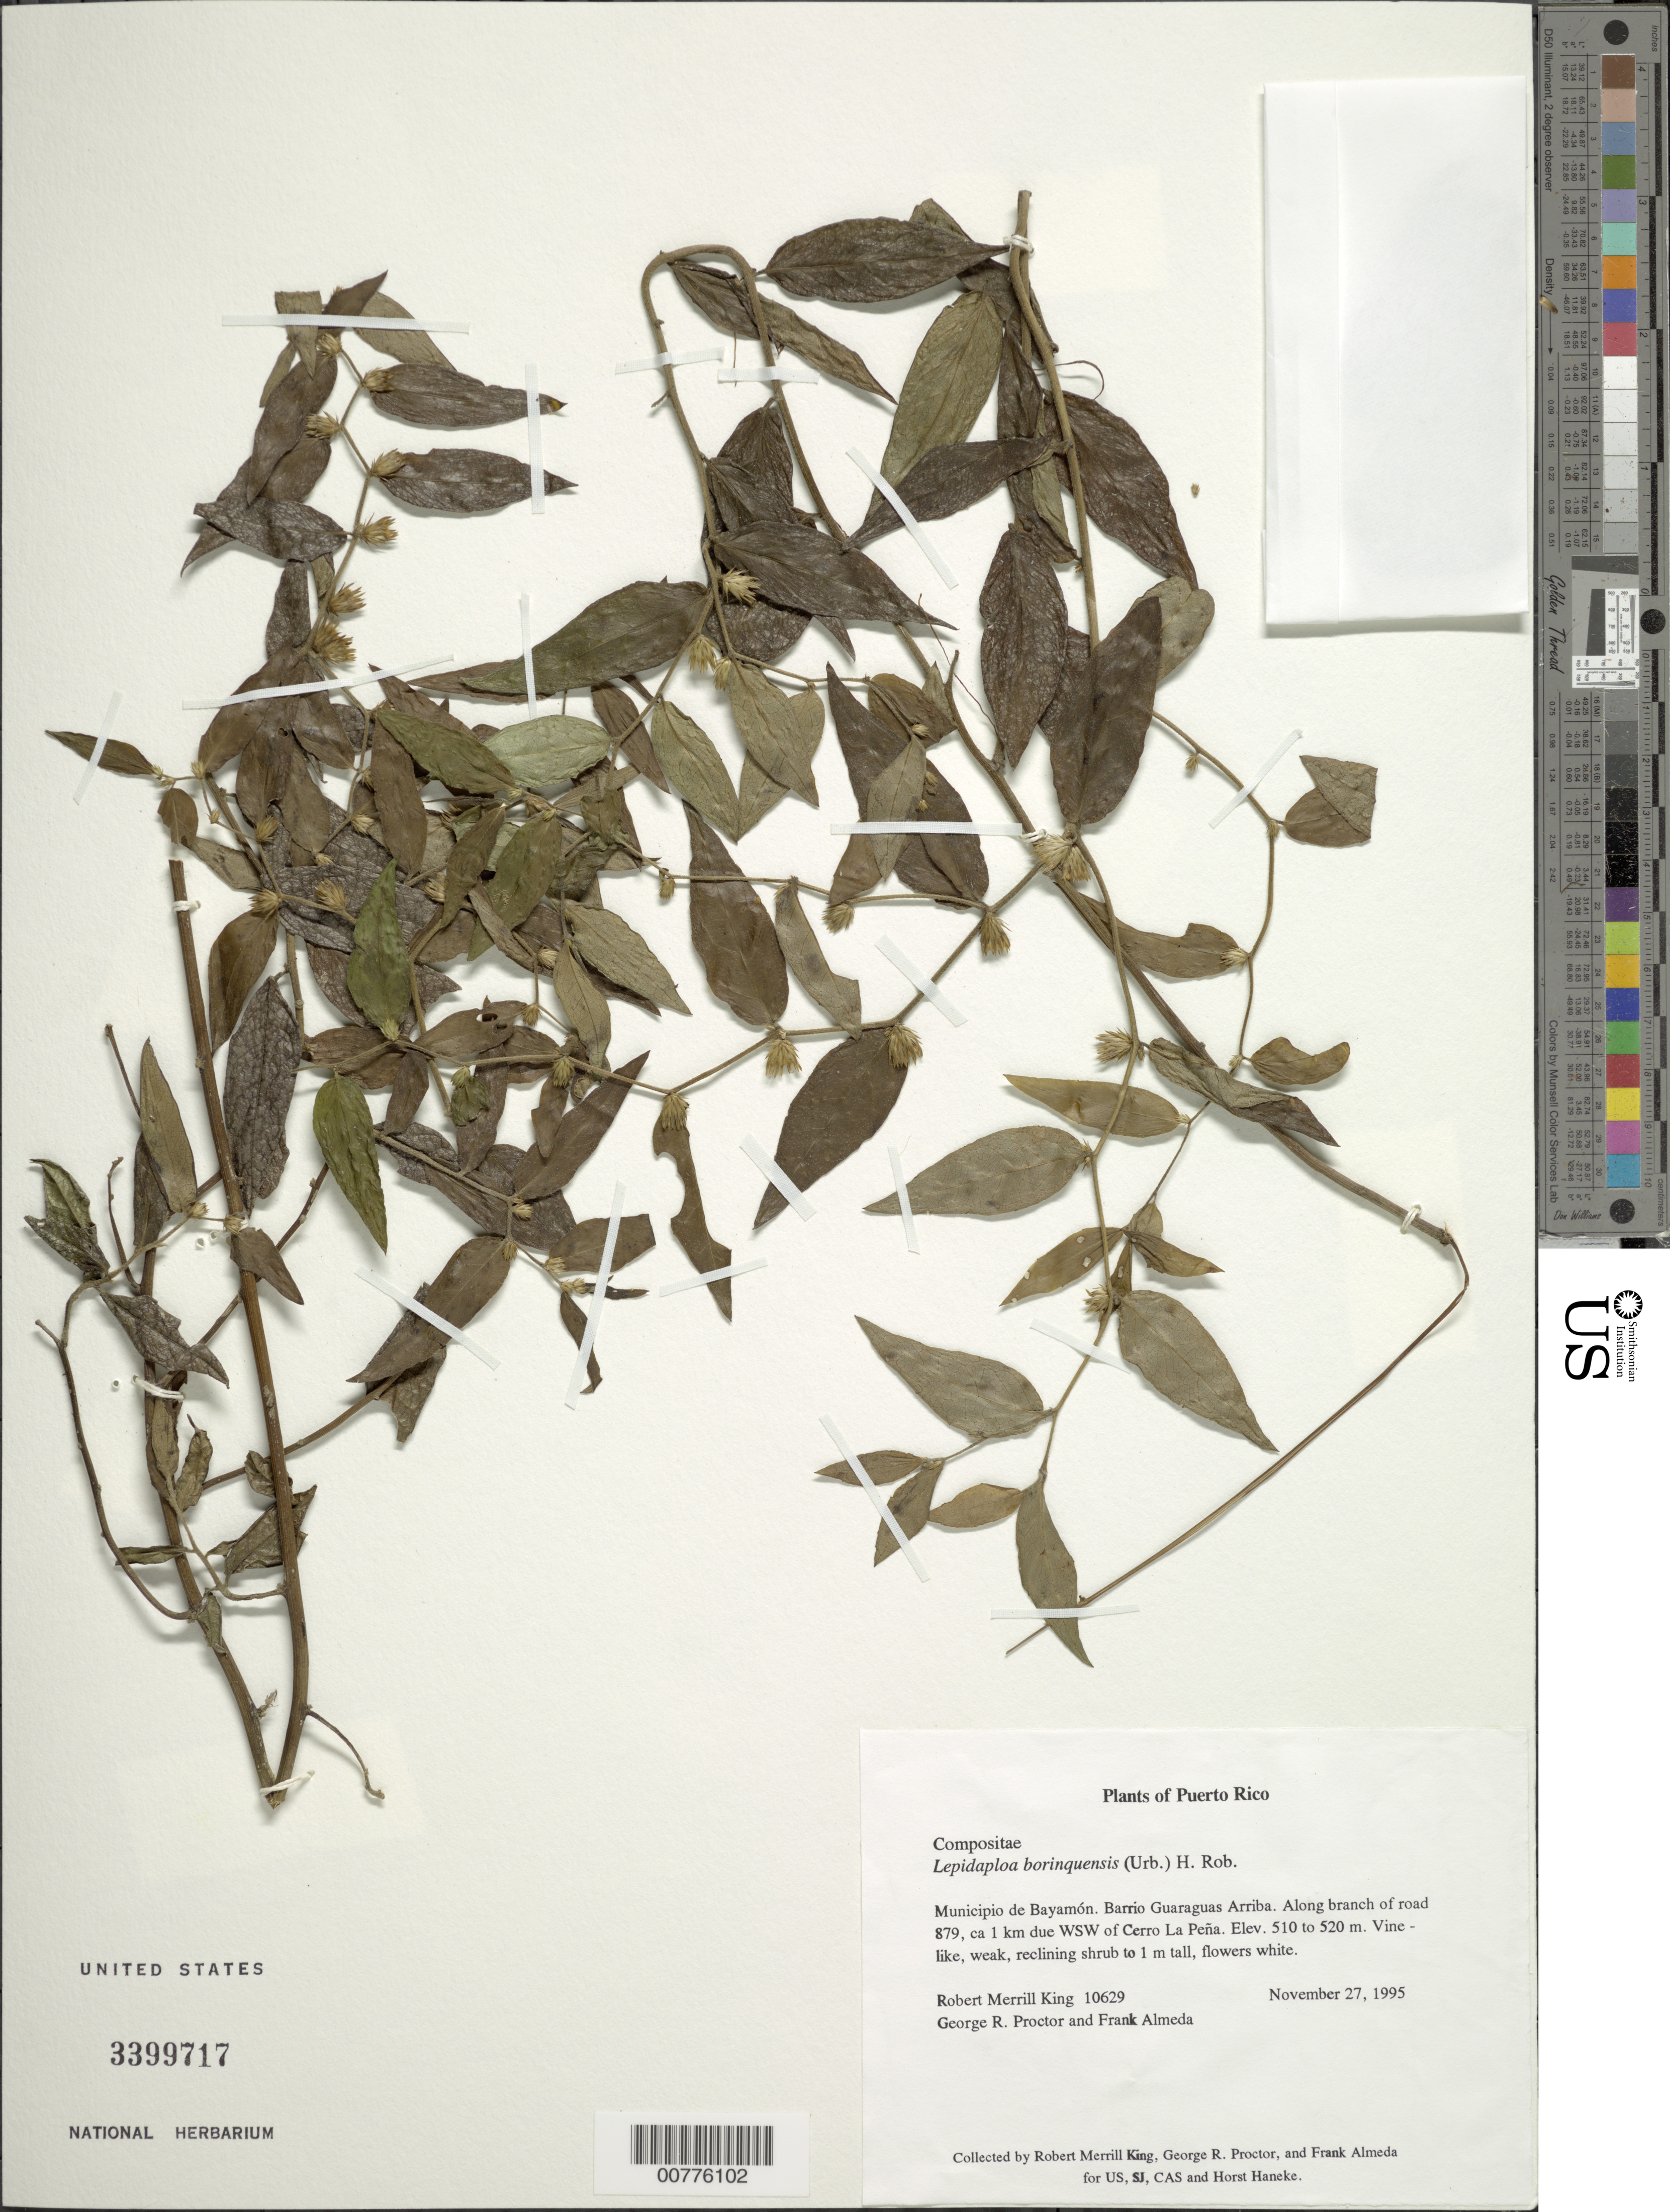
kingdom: Plantae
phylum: Tracheophyta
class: Magnoliopsida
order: Asterales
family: Asteraceae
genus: Lepidaploa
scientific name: Lepidaploa borinquensis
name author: (Urb.) H. Rob.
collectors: R. M. King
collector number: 10629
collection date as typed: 27 Nov 1995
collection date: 1995-11-27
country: Puerto Rico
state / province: Bayamón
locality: Barrio Guaraguas Arriba. Along branch of road 879, ca. 1 km due WSW of Cerro La Peña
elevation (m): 510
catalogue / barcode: US 3399717